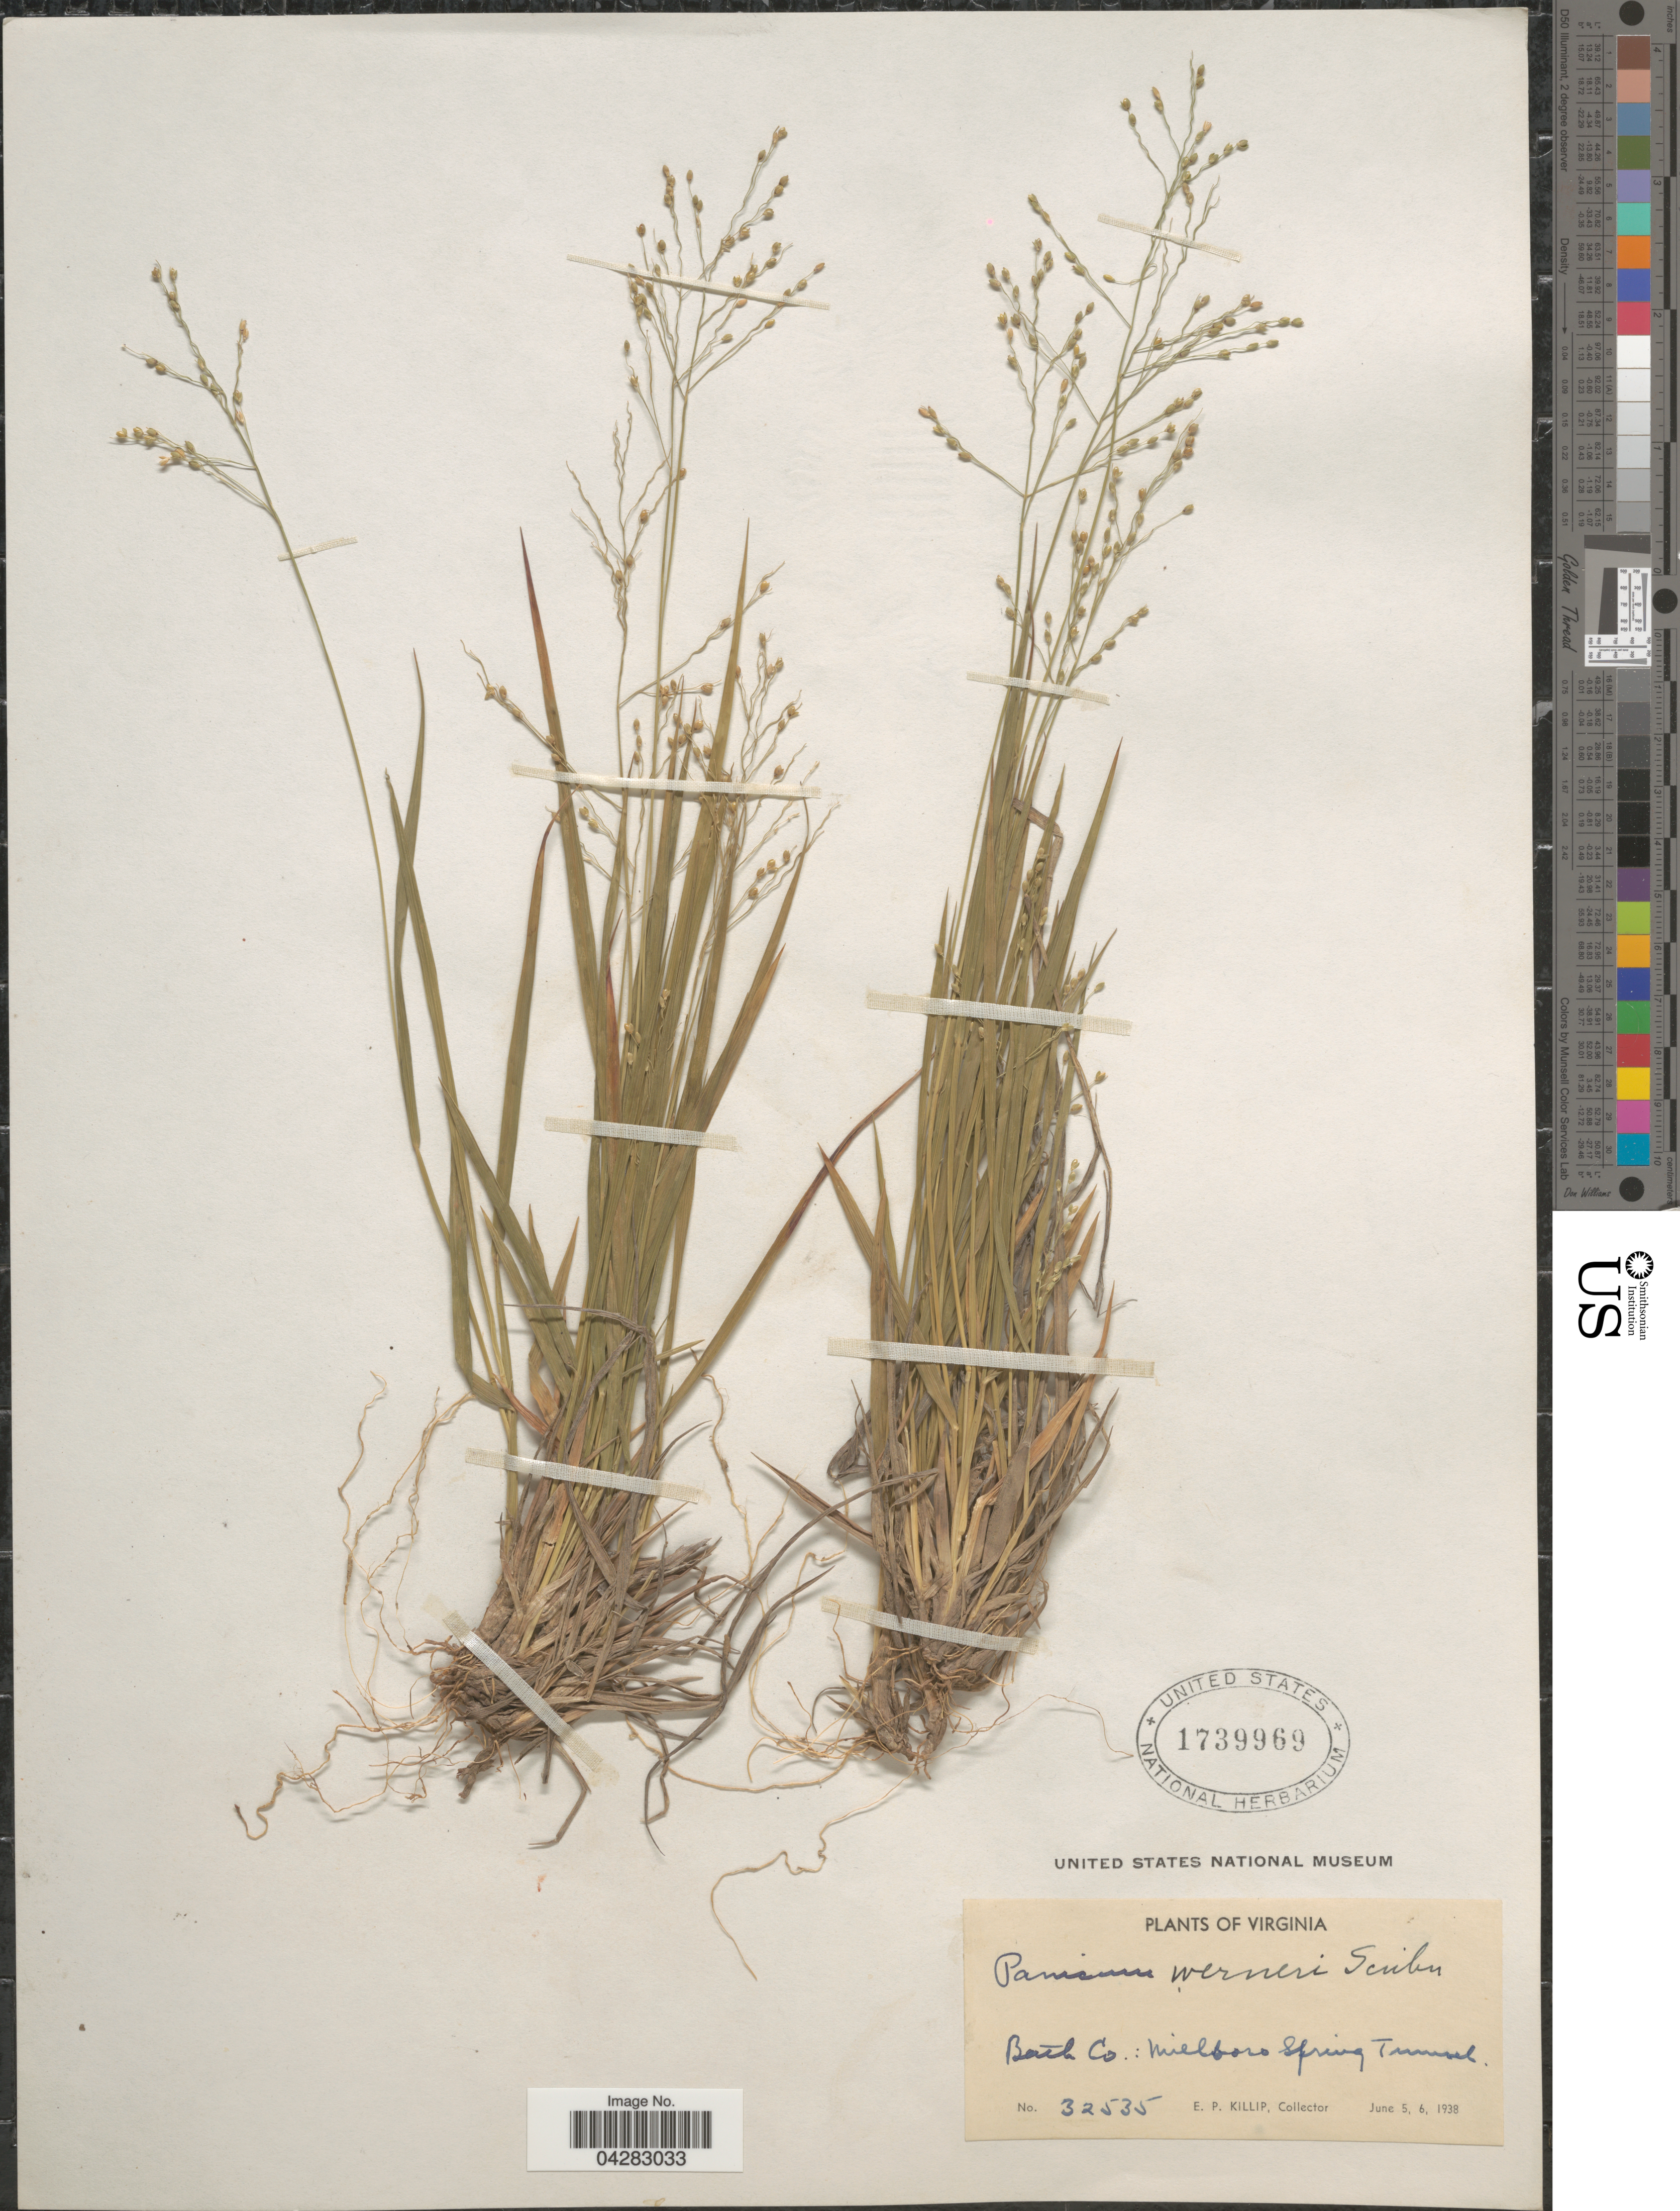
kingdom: Plantae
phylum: Tracheophyta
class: Liliopsida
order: Poales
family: Poaceae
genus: Dichanthelium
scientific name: Dichanthelium linearifolium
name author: (Scribn.) Gould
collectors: E. P. Killip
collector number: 32535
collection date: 1938-06-05/1938-06-06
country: United States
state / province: Virginia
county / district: Bath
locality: Bath Co.: Millboro Spring Tunnel.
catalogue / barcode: US 1739969